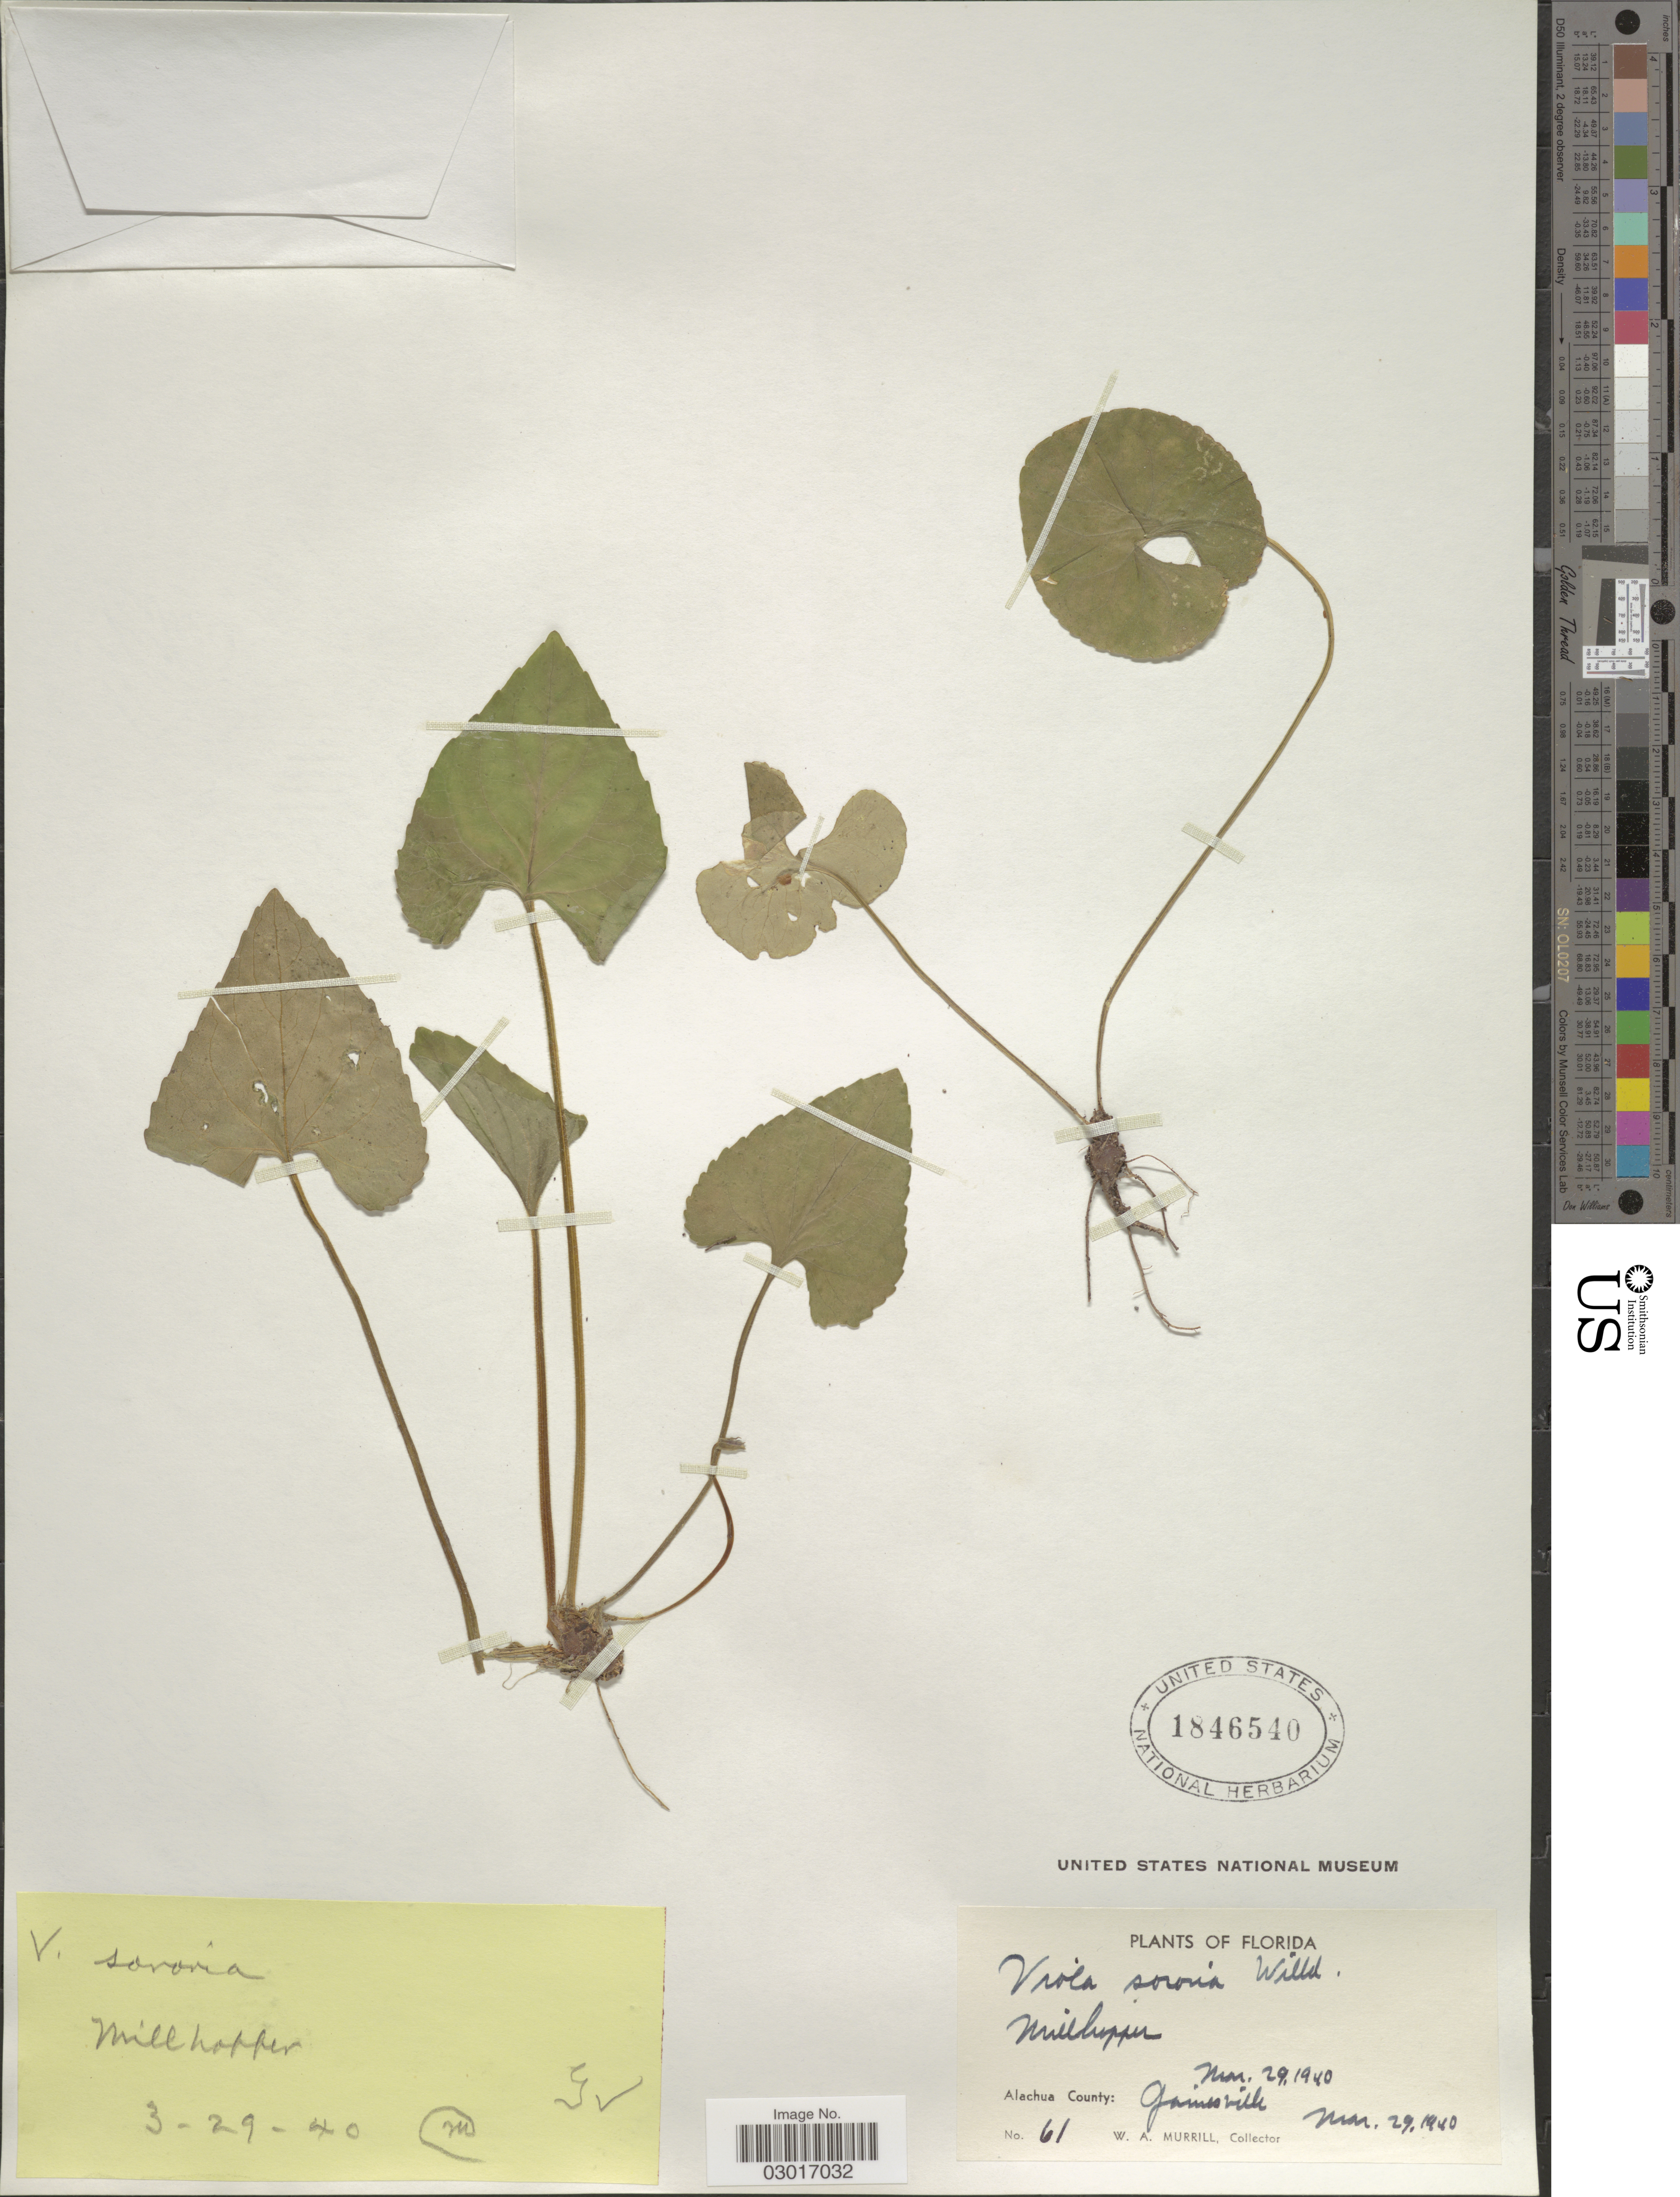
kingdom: Plantae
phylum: Tracheophyta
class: Magnoliopsida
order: Malpighiales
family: Violaceae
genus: Viola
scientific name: Viola sororia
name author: Willd.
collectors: W. A. Murrill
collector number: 61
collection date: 1940-03-29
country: United States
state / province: Florida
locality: Millhopper, Alachua County: Gainesville.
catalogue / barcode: US 1846540